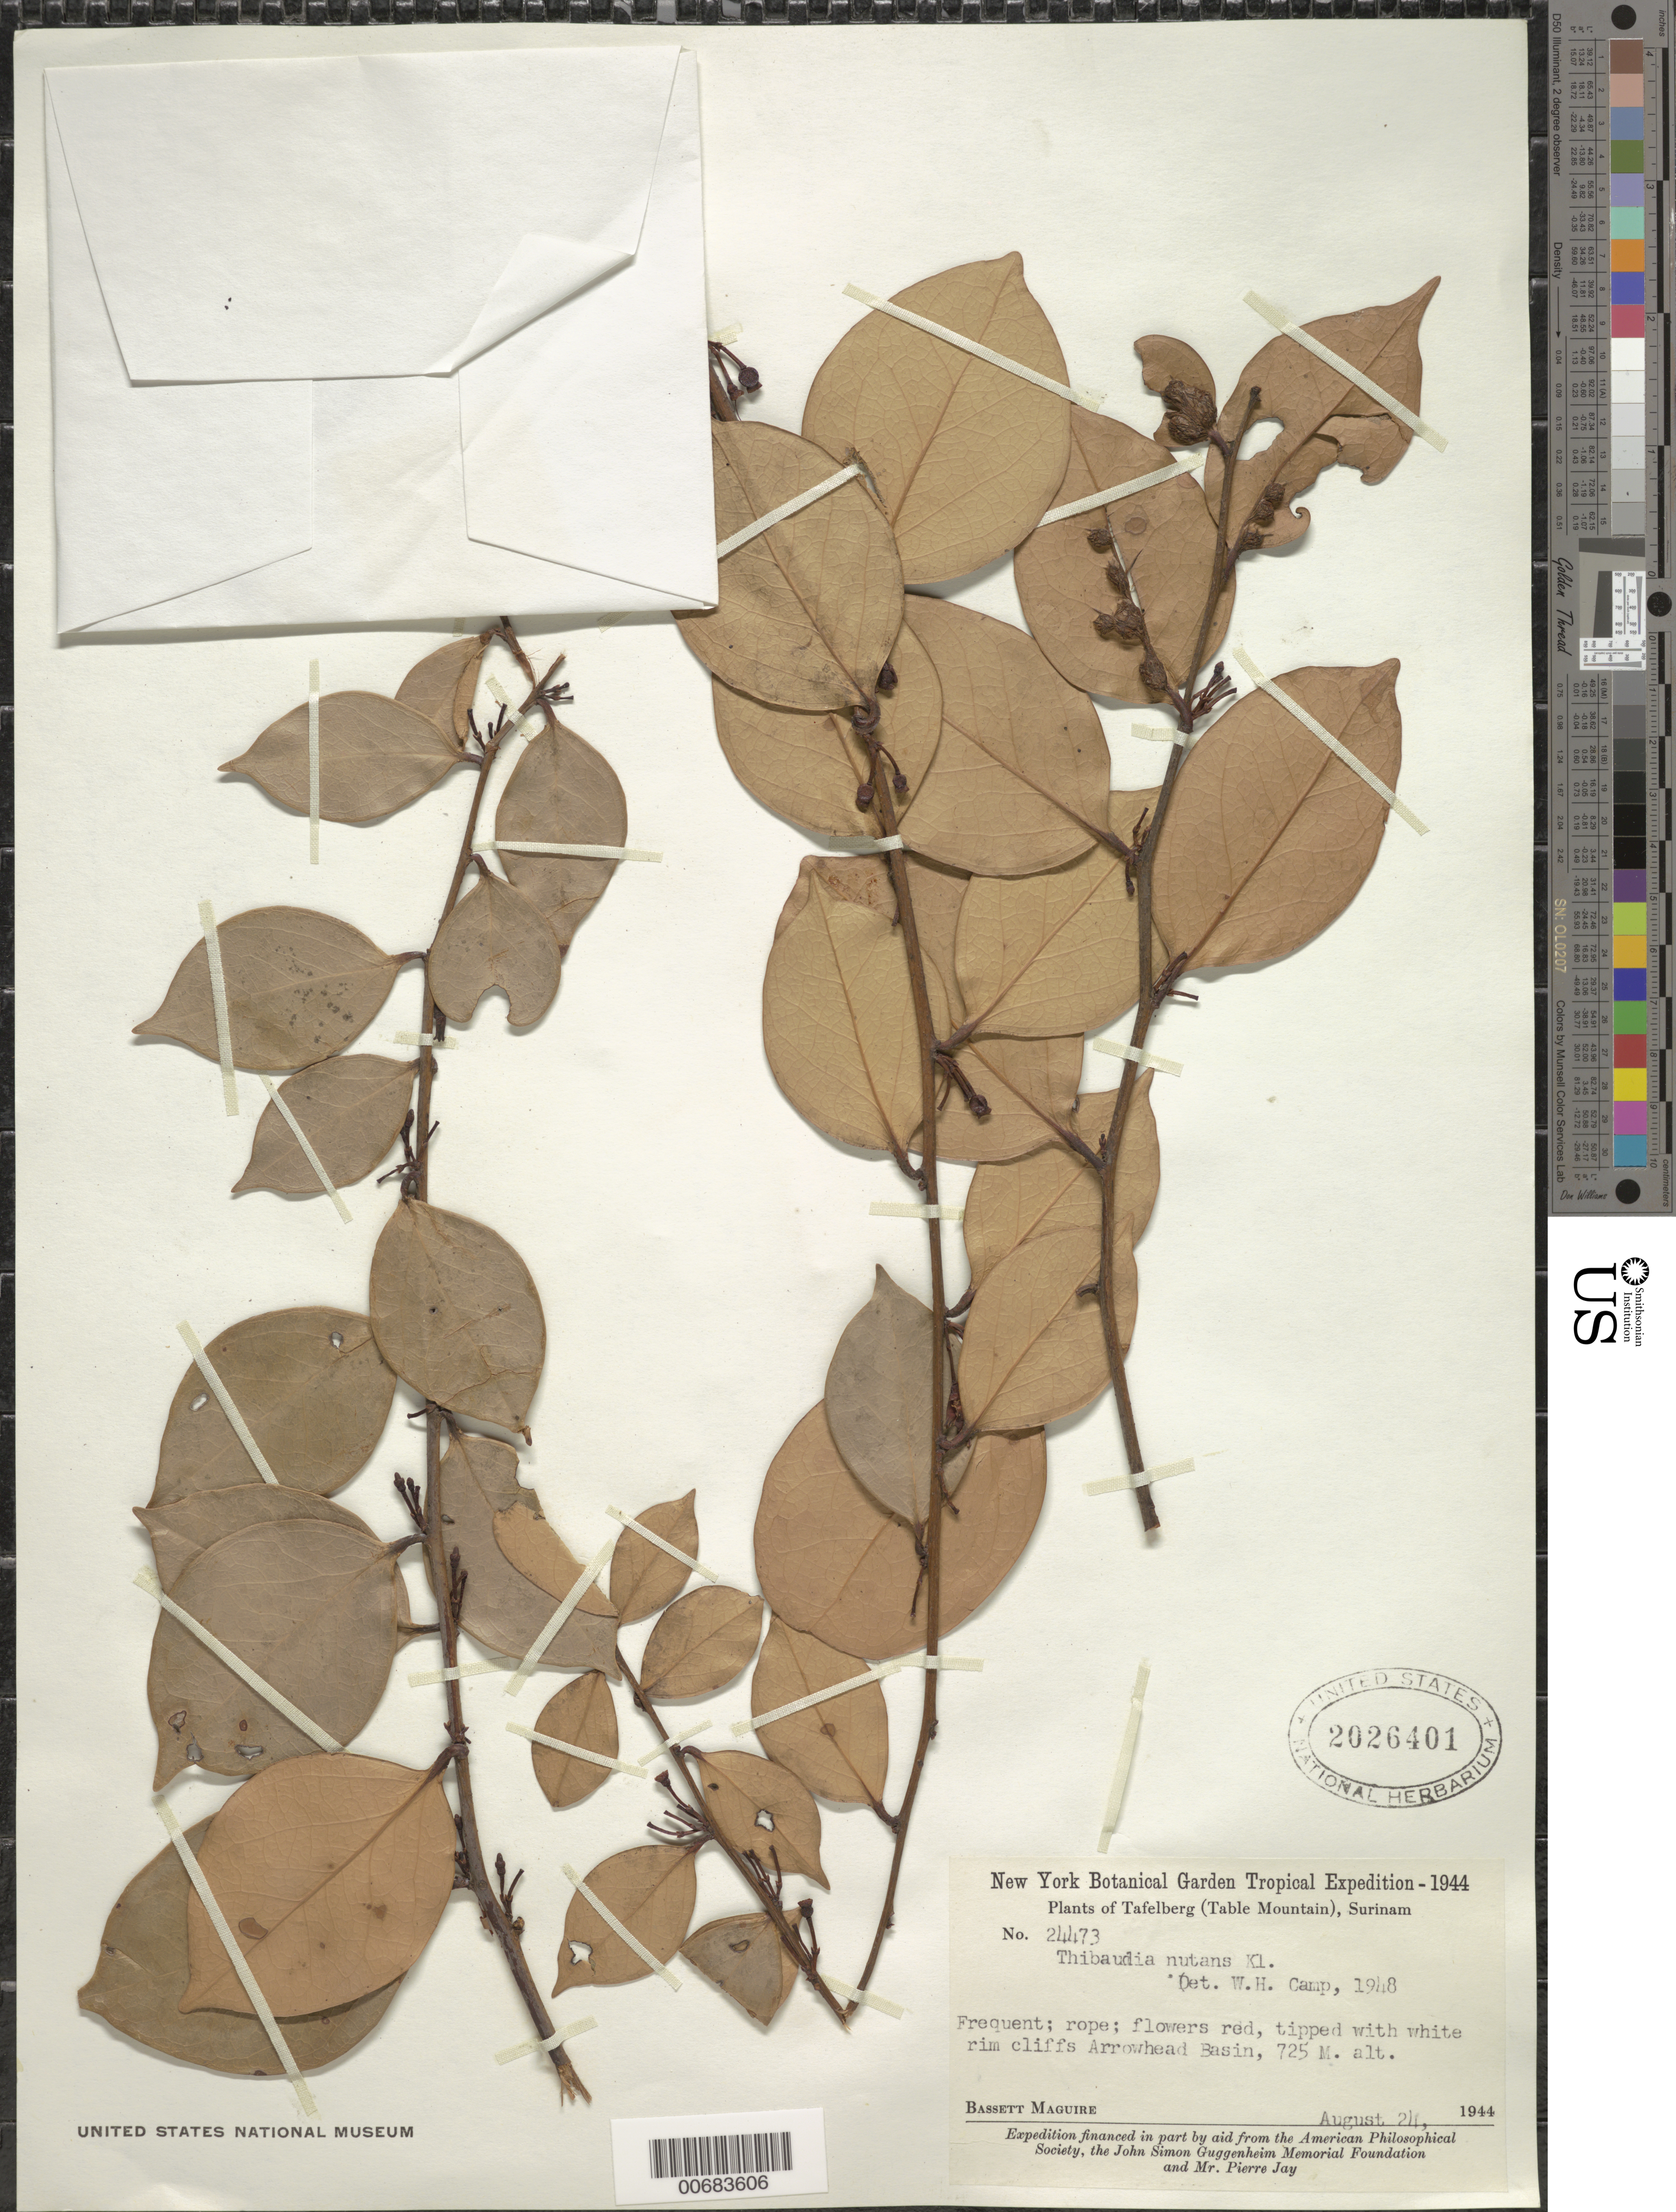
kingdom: Plantae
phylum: Tracheophyta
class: Magnoliopsida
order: Ericales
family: Ericaceae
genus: Thibaudia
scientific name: Thibaudia nutans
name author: Klotzsch ex Mansf.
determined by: Camp, W. H.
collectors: B. Maguire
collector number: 24473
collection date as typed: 24-Aug-44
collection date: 1944-08-24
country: Suriname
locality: Tafelberg (Table Mountain), Arrowhead Basin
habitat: Rim cliffs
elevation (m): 725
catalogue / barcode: US 2026401